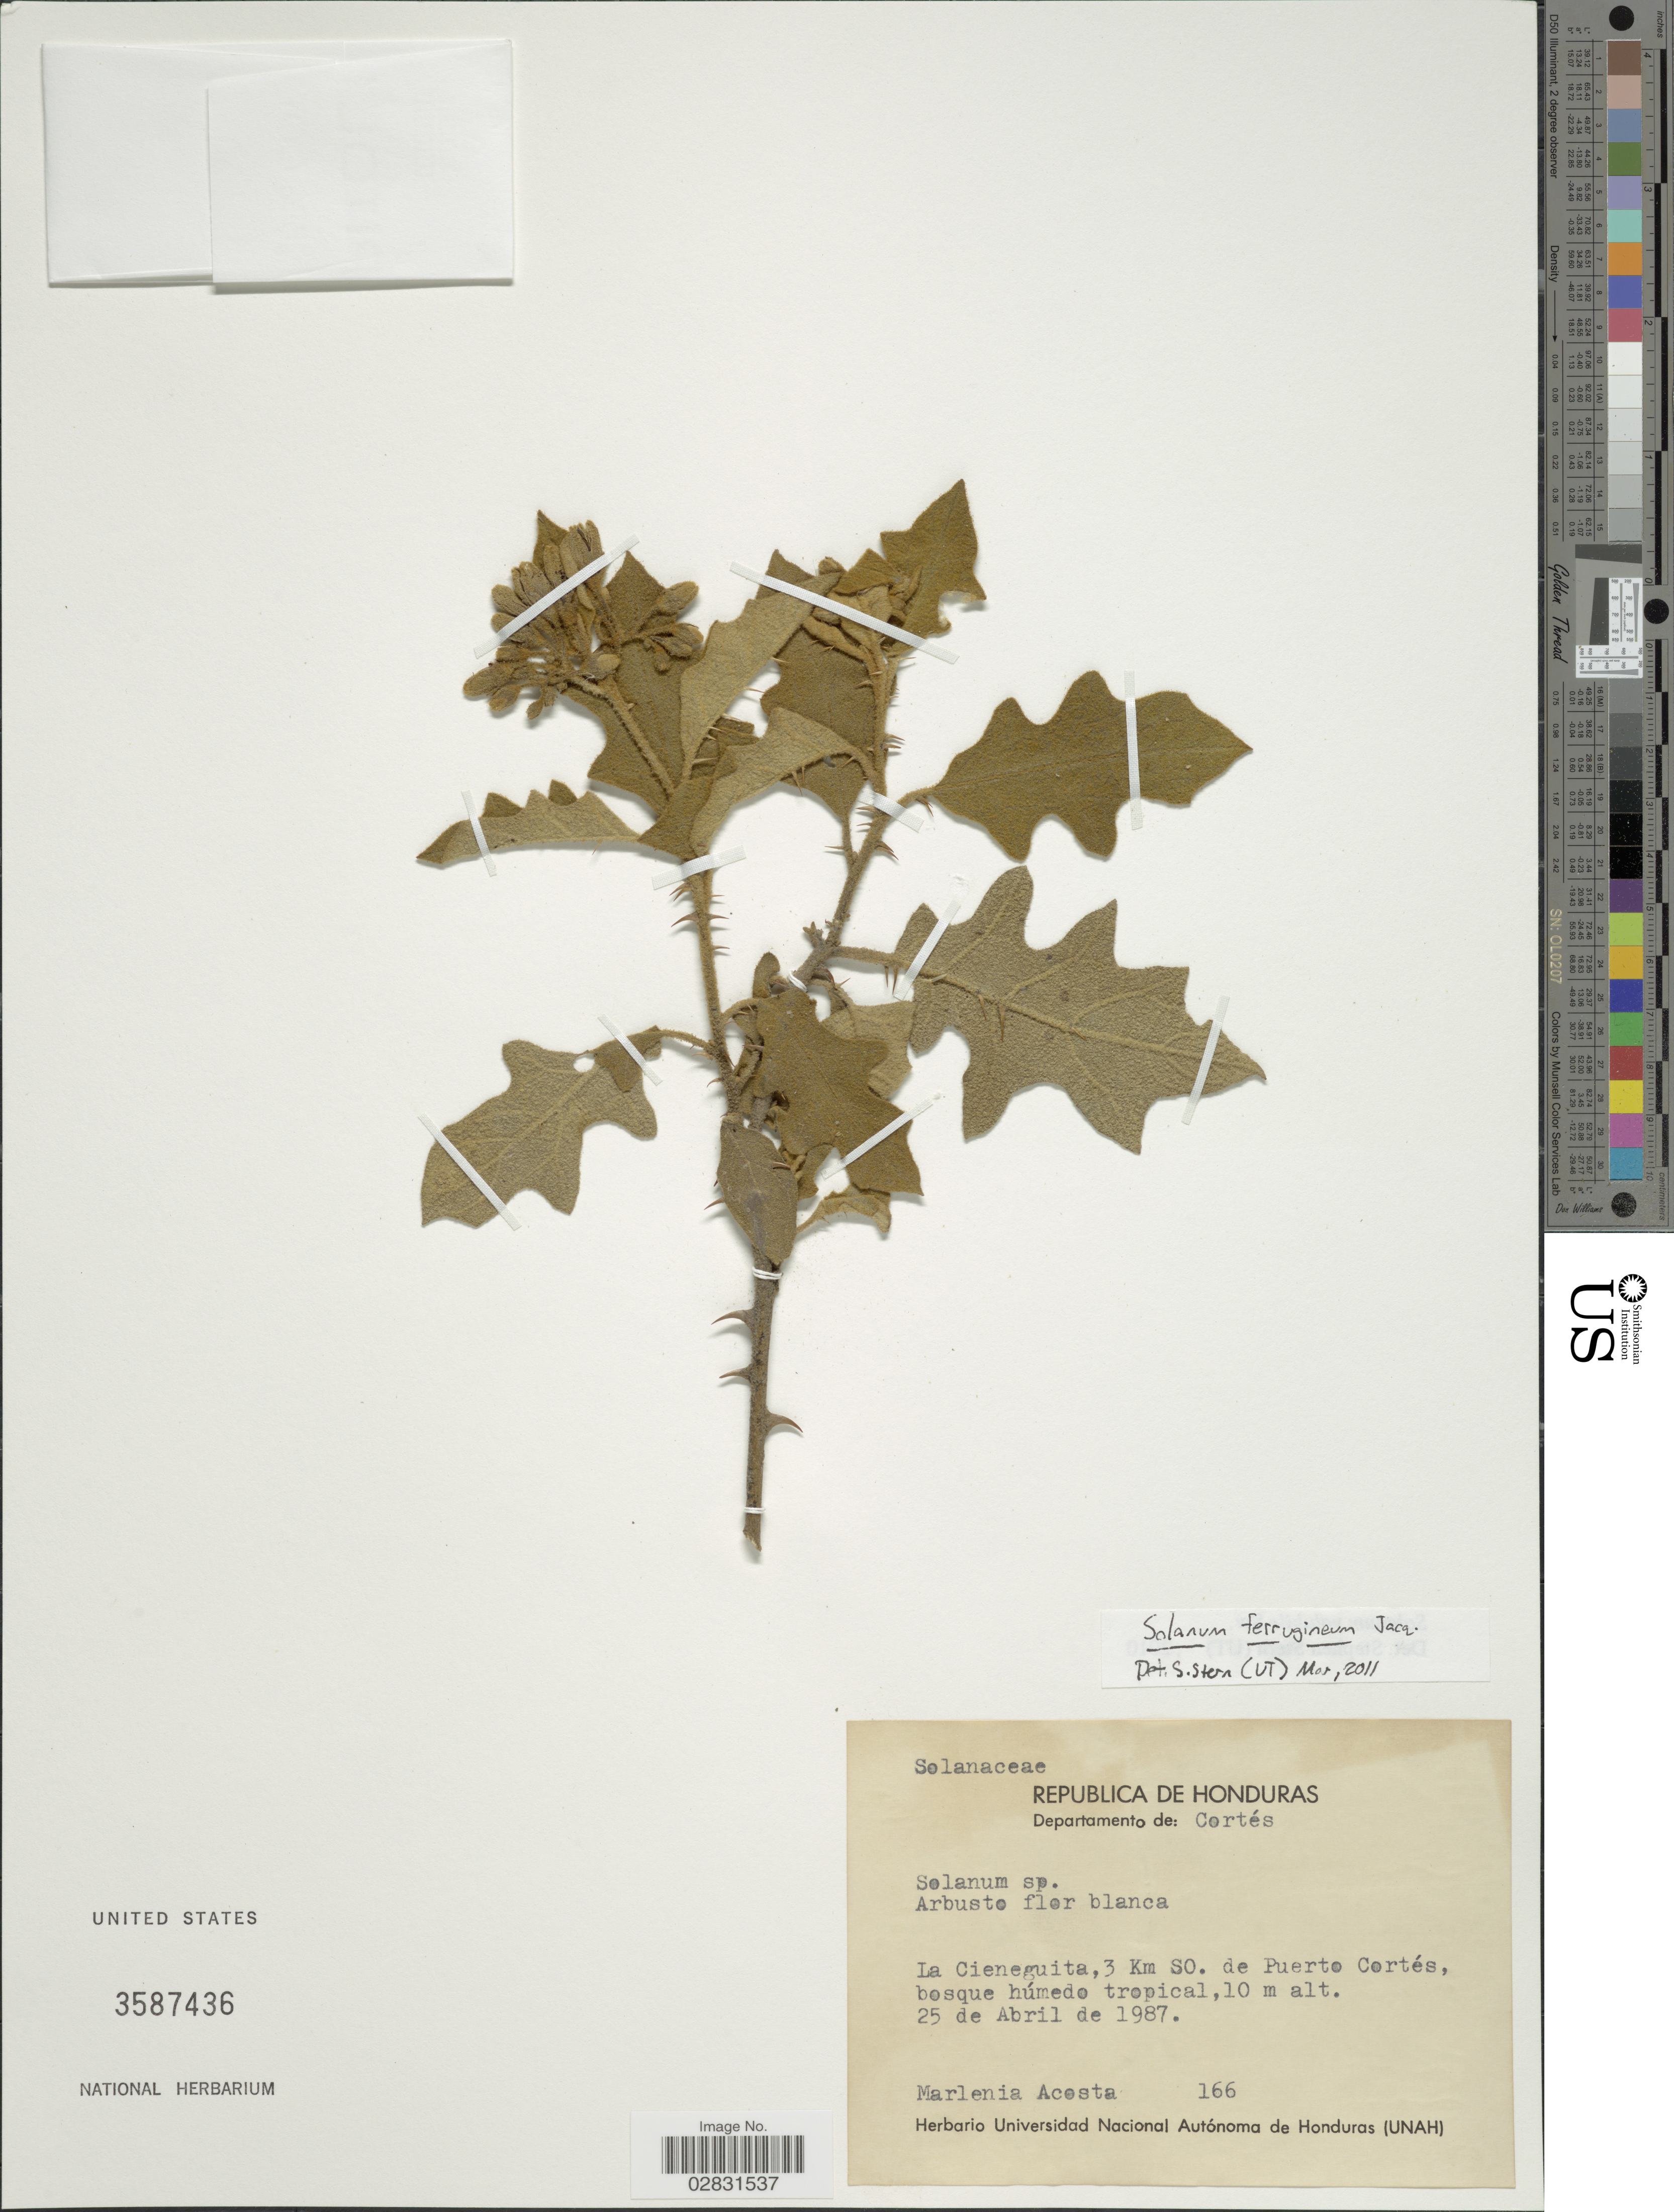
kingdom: Plantae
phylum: Tracheophyta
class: Magnoliopsida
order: Solanales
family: Solanaceae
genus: Solanum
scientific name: Solanum ferrugineum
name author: Jacq.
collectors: M. Acosta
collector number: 166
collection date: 1987-04-25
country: Honduras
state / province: Cortés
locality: Departamento de: Cortés. La Cieneguita, 3 Km SO. de Puerto Cortés, bosque húmedo tropical.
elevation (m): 10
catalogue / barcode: US 3587436